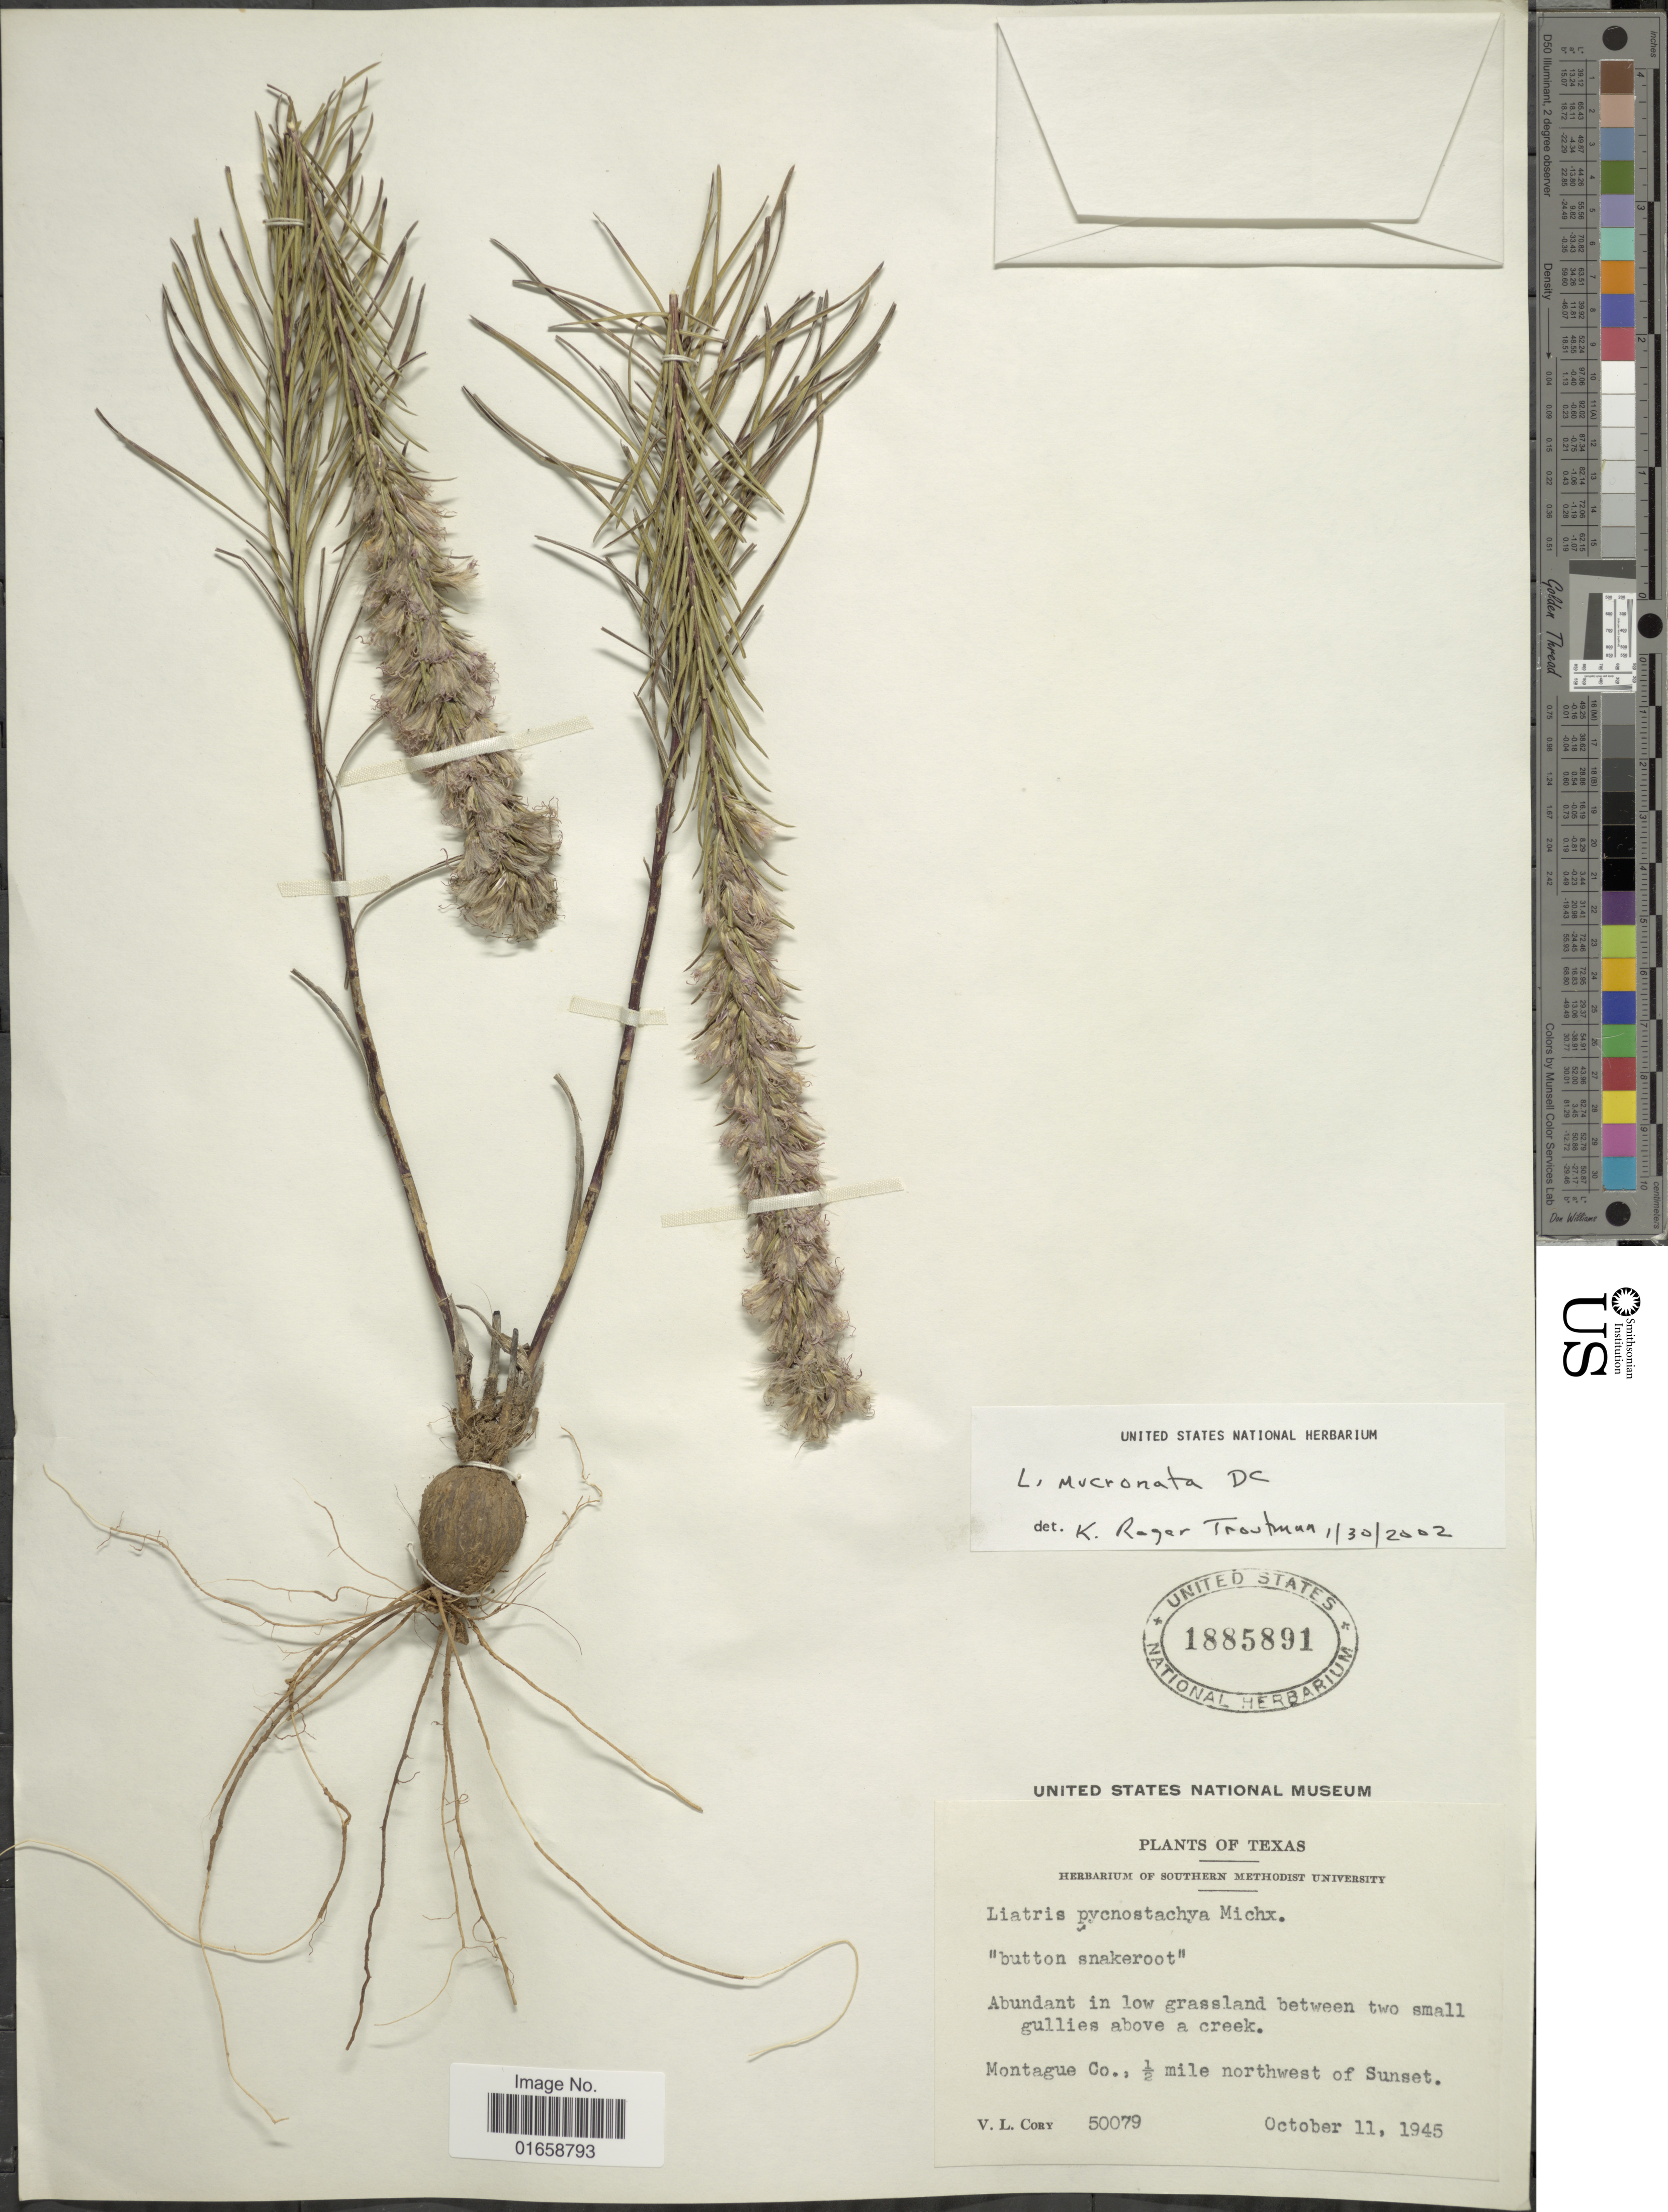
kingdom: Plantae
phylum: Tracheophyta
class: Magnoliopsida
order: Asterales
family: Asteraceae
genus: Liatris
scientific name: Liatris mucronata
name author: DC.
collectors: V. Cory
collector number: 50079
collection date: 1945-10-11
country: United States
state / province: Texas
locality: Abundant in low grassland between two small gullies above a creek, Montague Co., ½ mile northwest of Sunset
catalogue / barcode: US 1885891